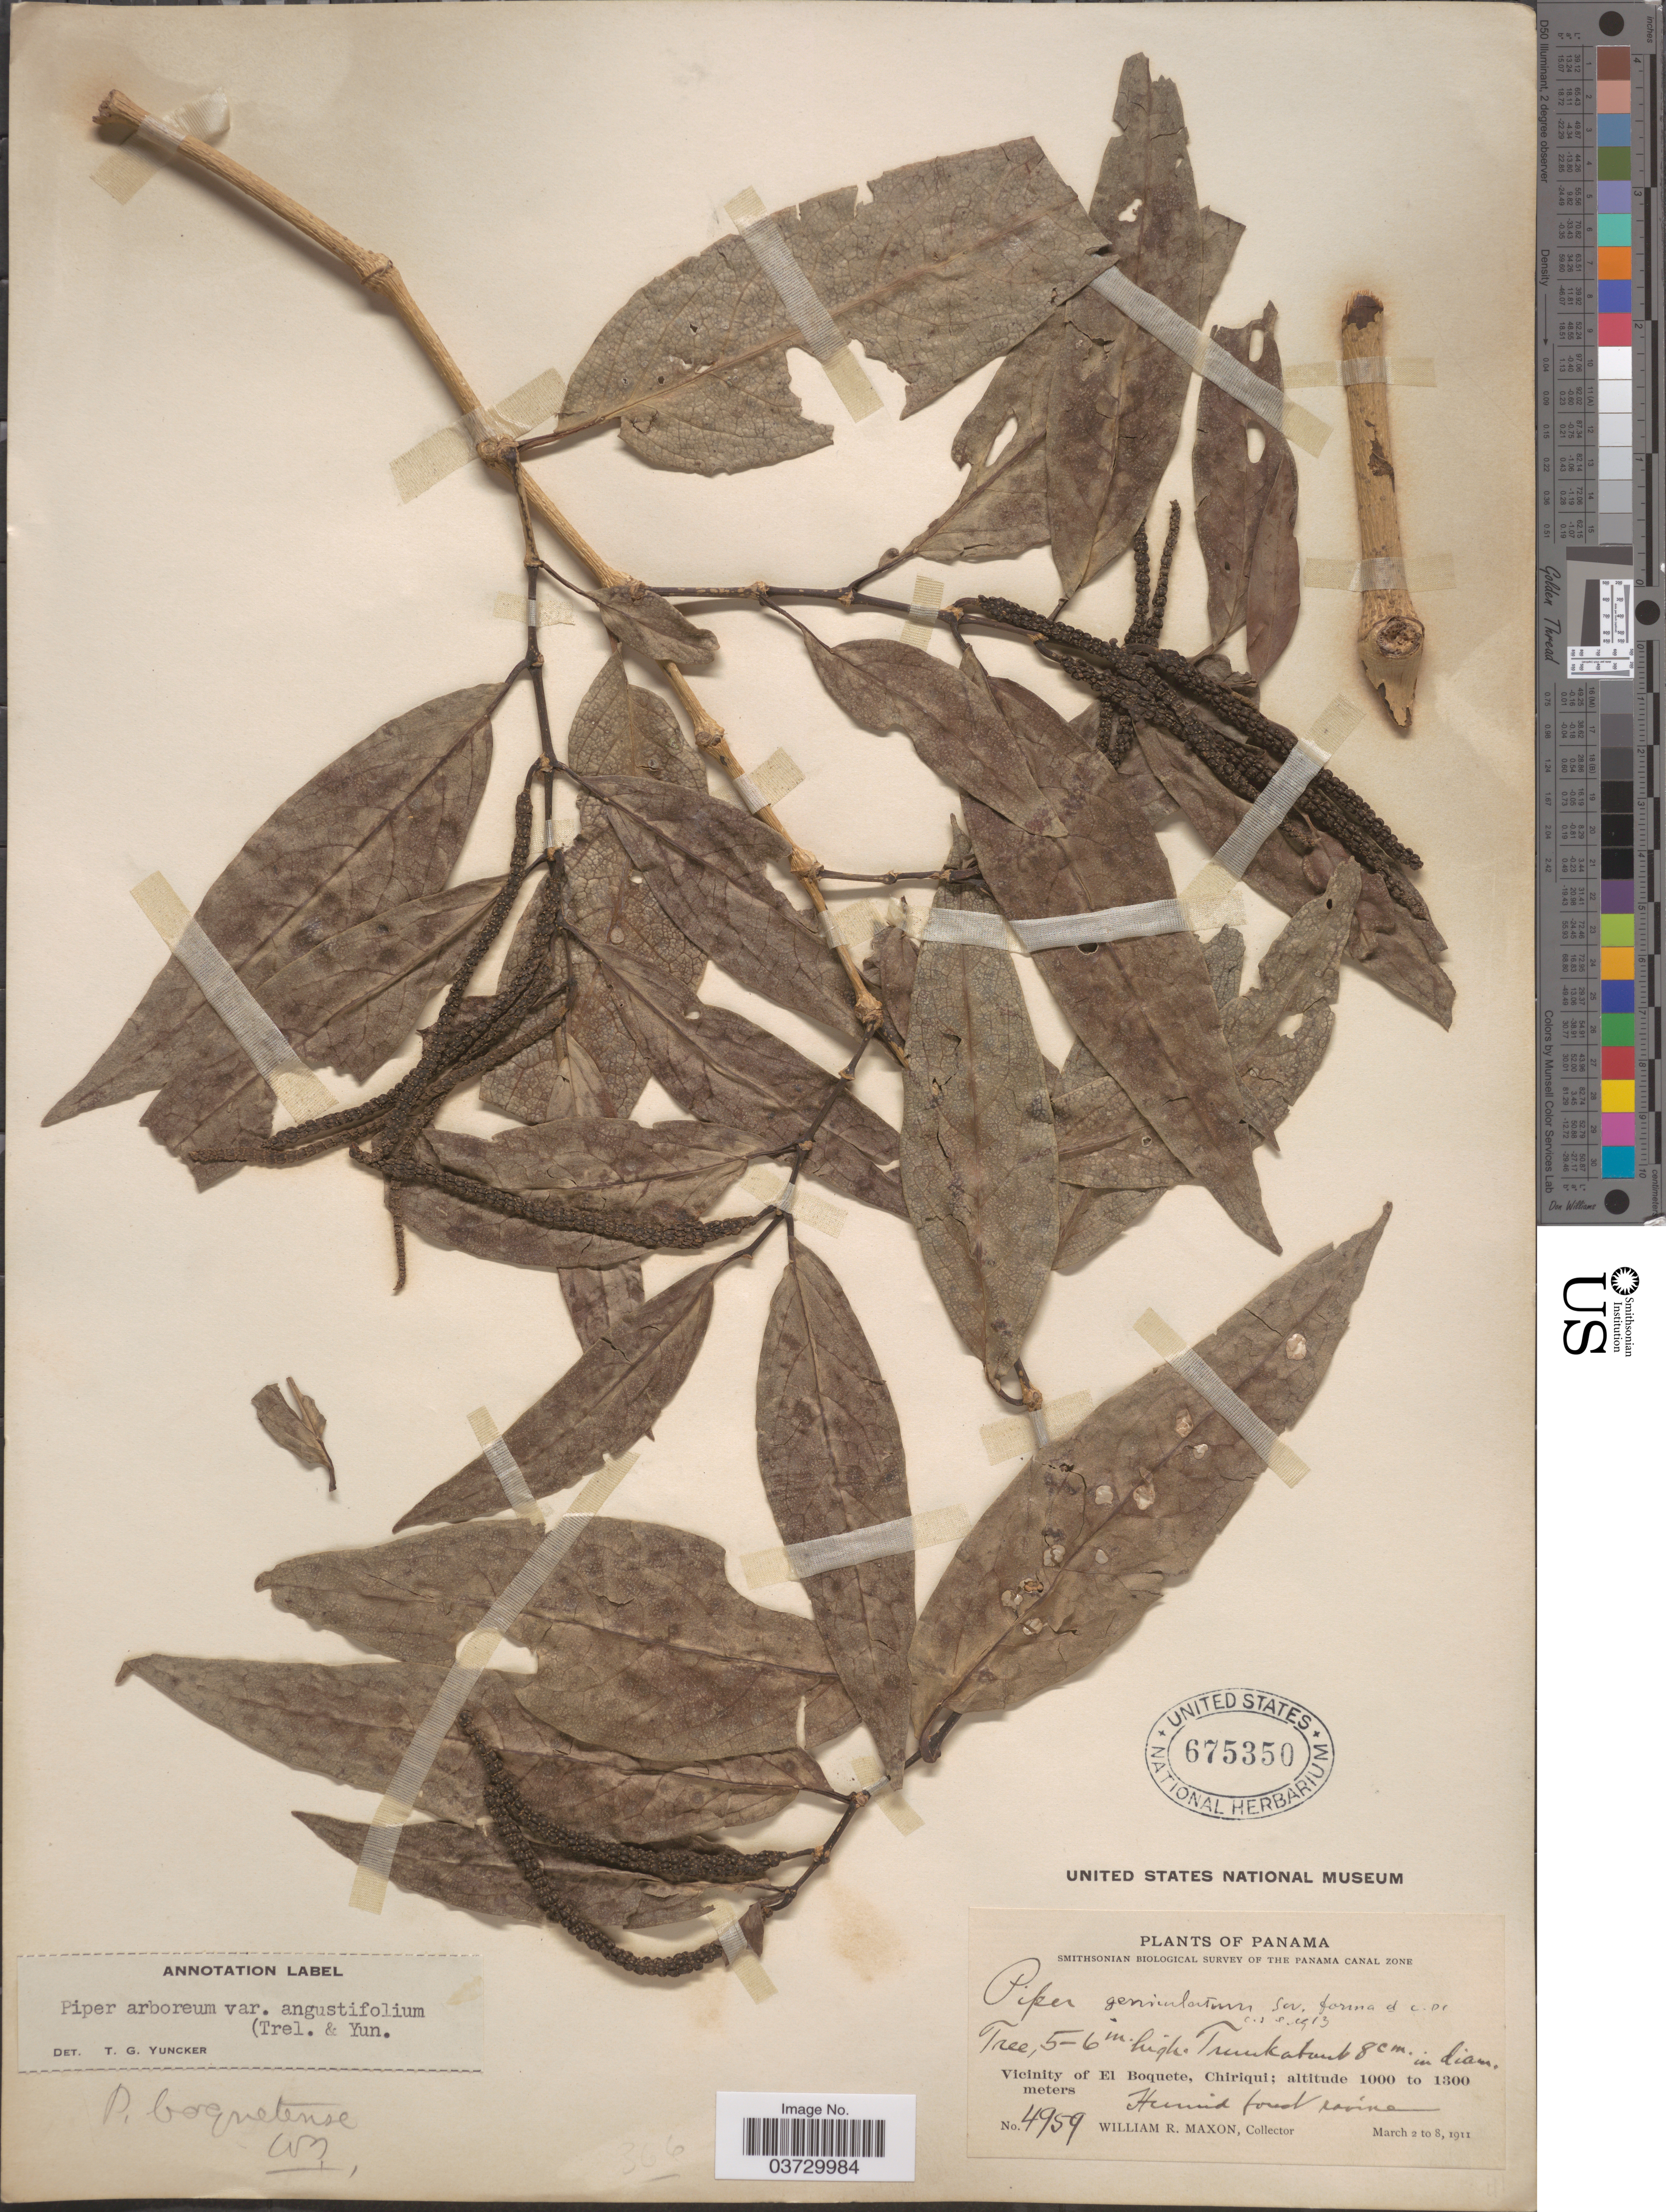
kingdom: Plantae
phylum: Tracheophyta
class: Magnoliopsida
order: Piperales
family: Piperaceae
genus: Piper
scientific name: Piper arboreum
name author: Aubl.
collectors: W. R. Maxon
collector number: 4959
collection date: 1911-03-02/1911-03-08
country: Panama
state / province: Chiriqui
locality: Vicinity of El Boquete.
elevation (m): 1000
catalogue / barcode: US 675350